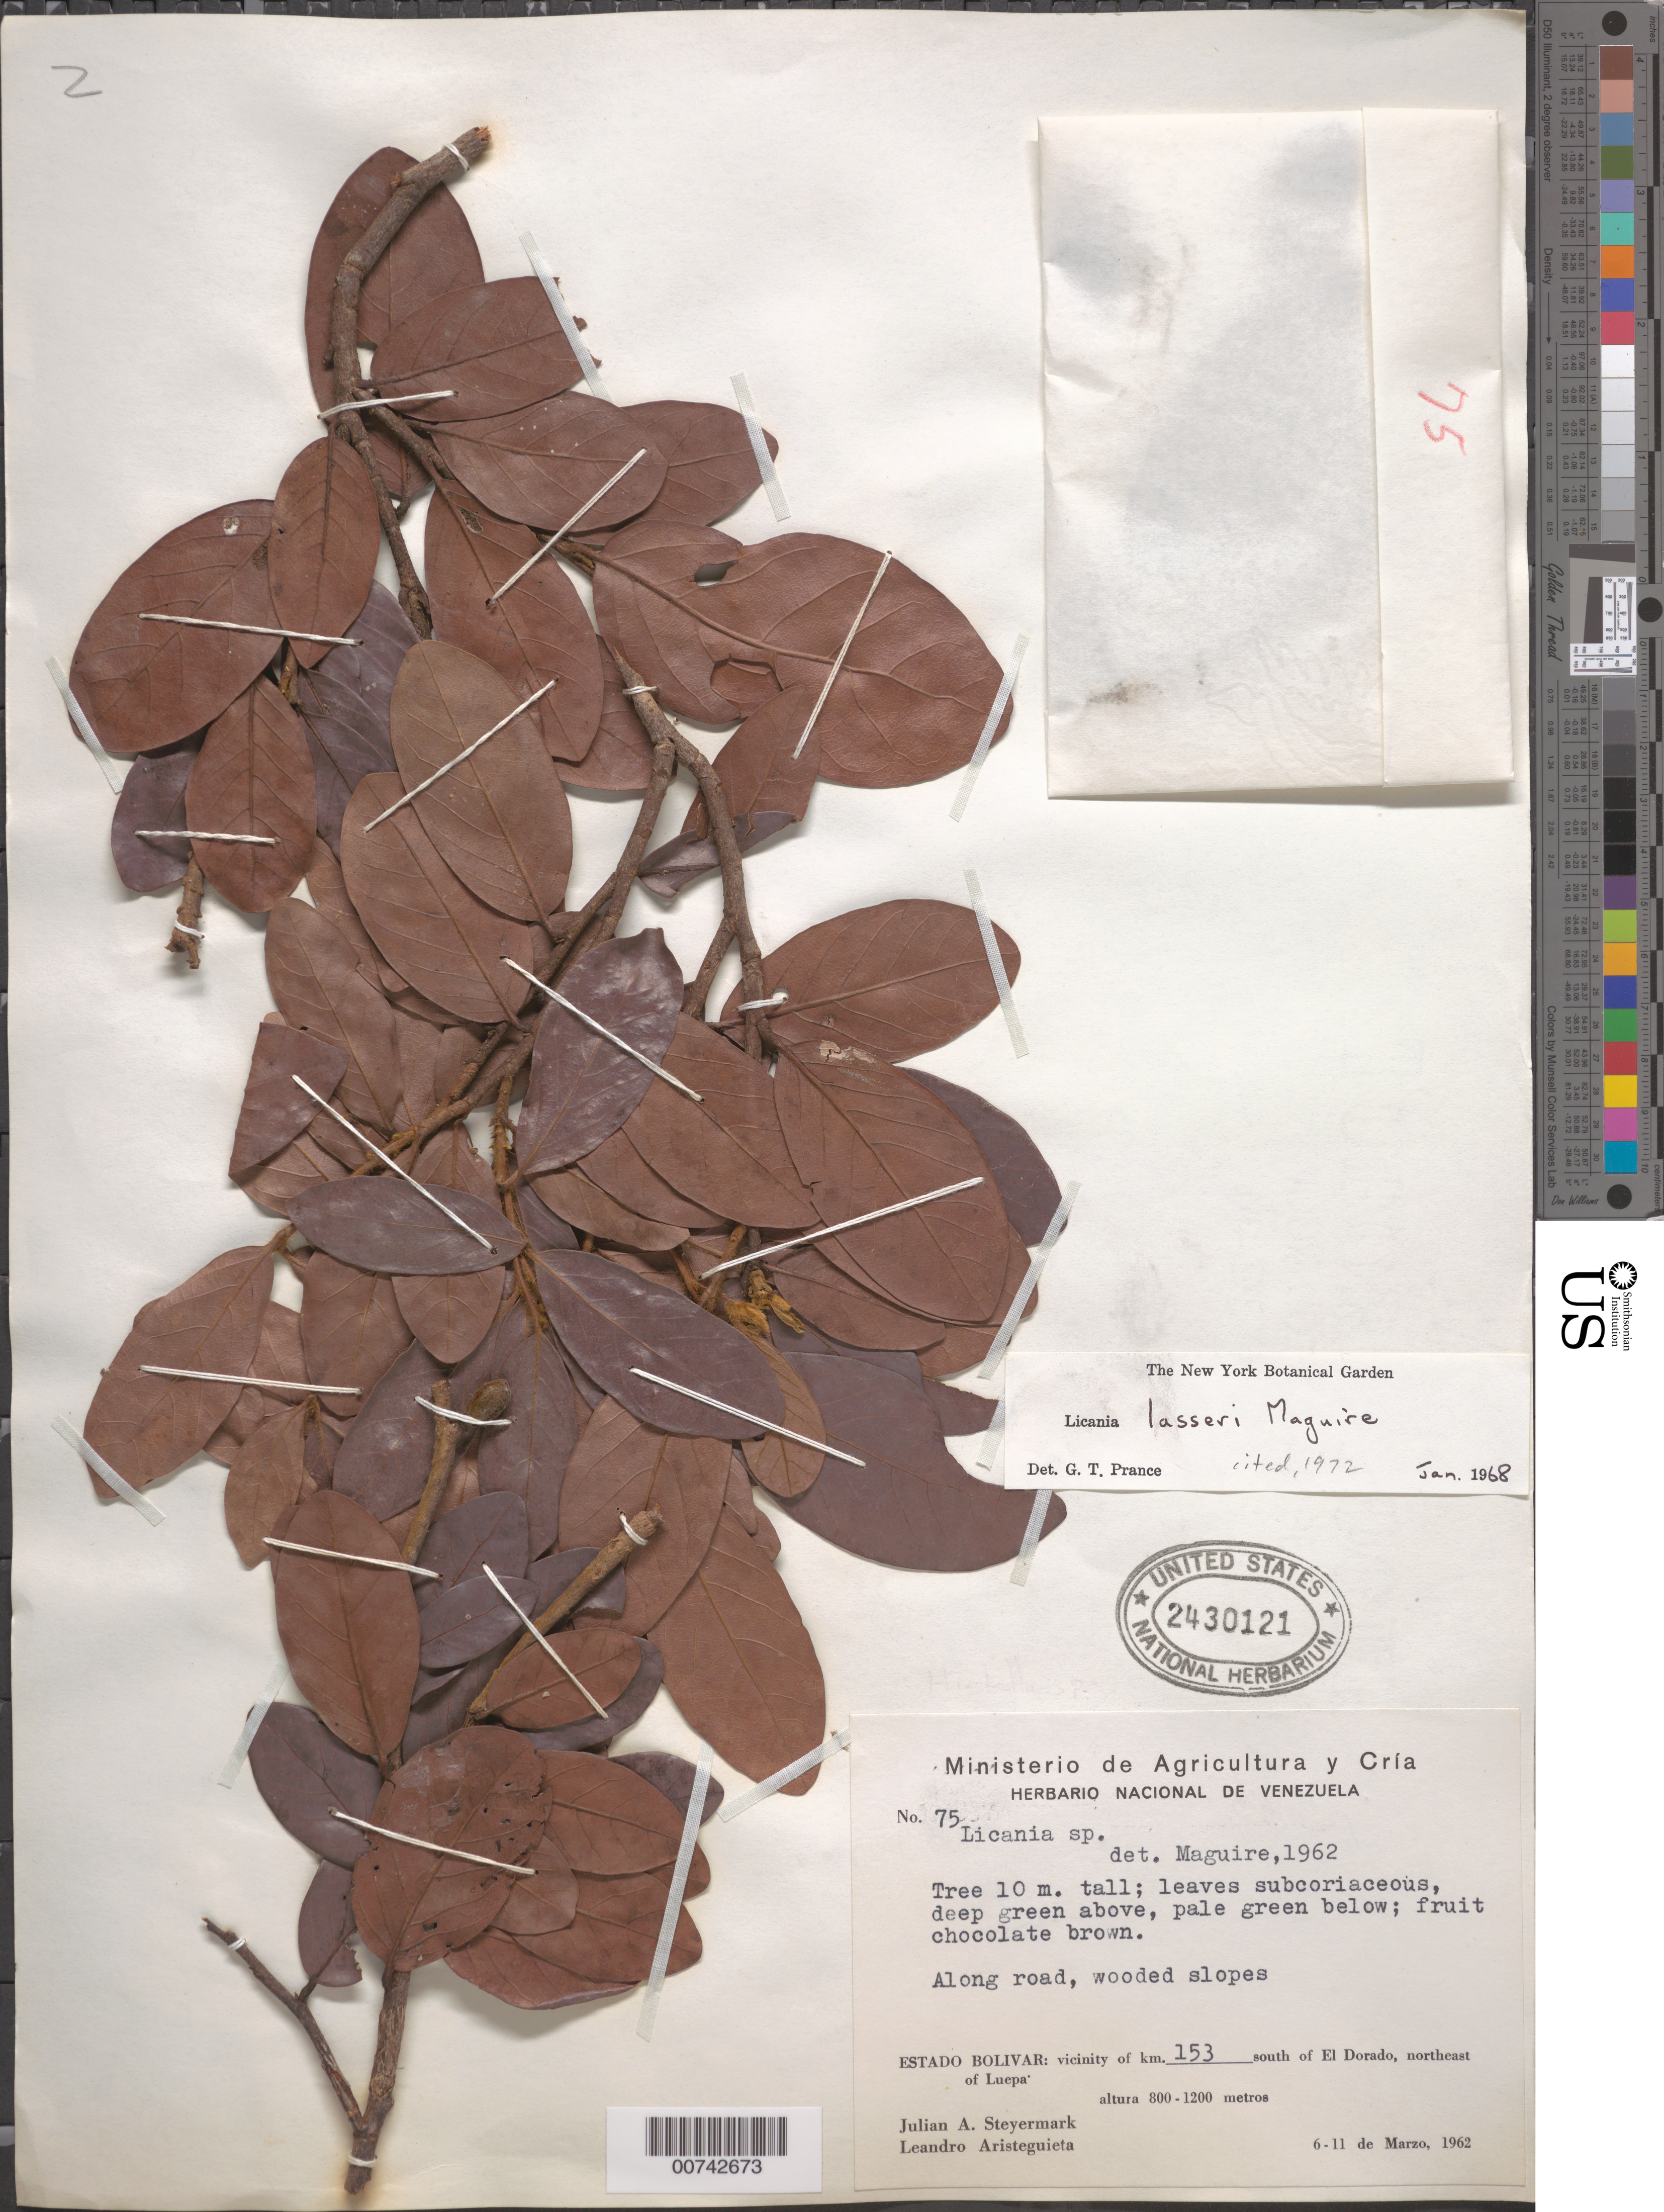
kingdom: Plantae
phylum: Tracheophyta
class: Magnoliopsida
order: Malpighiales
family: Chrysobalanaceae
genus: Hymenopus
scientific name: Hymenopus lasseri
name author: (Maguire) Sothers & Prance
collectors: J. Steyermark & L. Aristeguieta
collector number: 62 75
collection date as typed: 6-Mar-62 to 11-Mar-62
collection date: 1962-03-06/1962-03-11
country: Venezuela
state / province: Bolívar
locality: El Dorado, S of, km 153 vic., NE of Luepa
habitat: Along road, wooded slopes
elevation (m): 800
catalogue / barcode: US 2430121